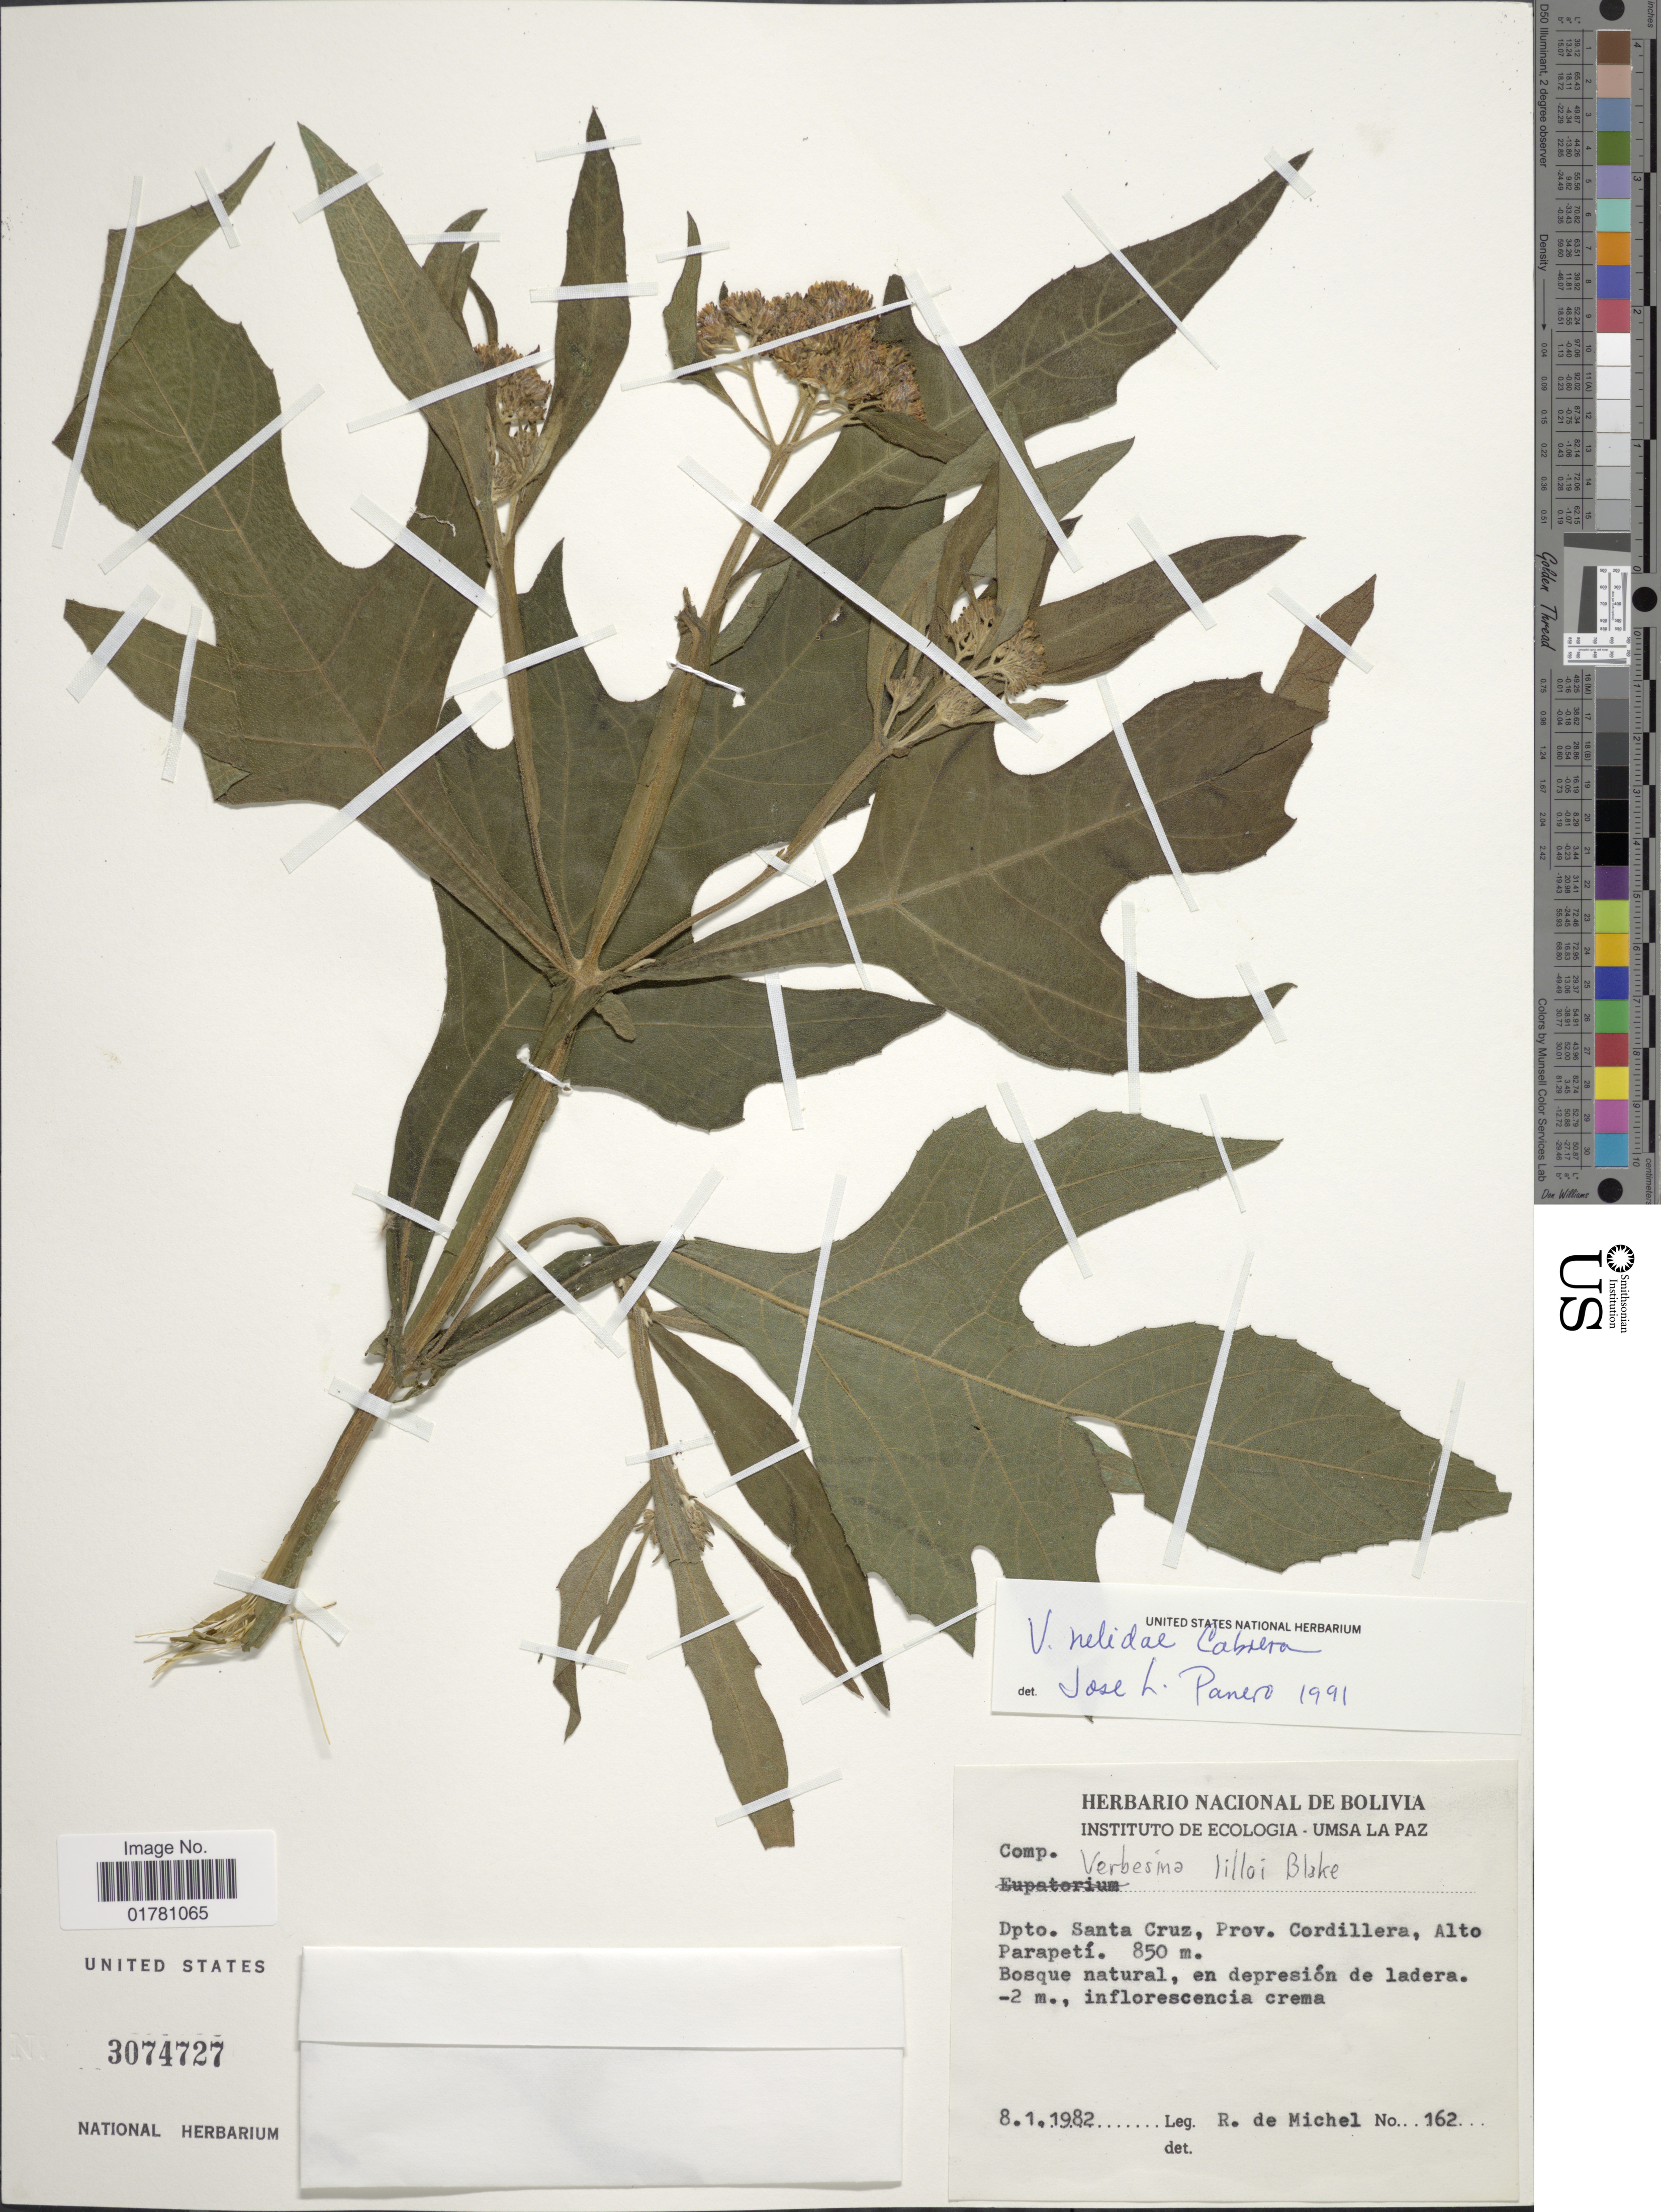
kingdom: Plantae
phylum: Tracheophyta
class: Magnoliopsida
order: Asterales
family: Asteraceae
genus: Verbesina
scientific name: Verbesina nelidae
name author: Cabrera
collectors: R. d. Michel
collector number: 162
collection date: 1982-01-08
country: Bolivia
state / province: Santa Cruz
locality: Dpto Santa Cruz, Prov. Cordillera, Alto Parapetí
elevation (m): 850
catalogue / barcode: US 3074727